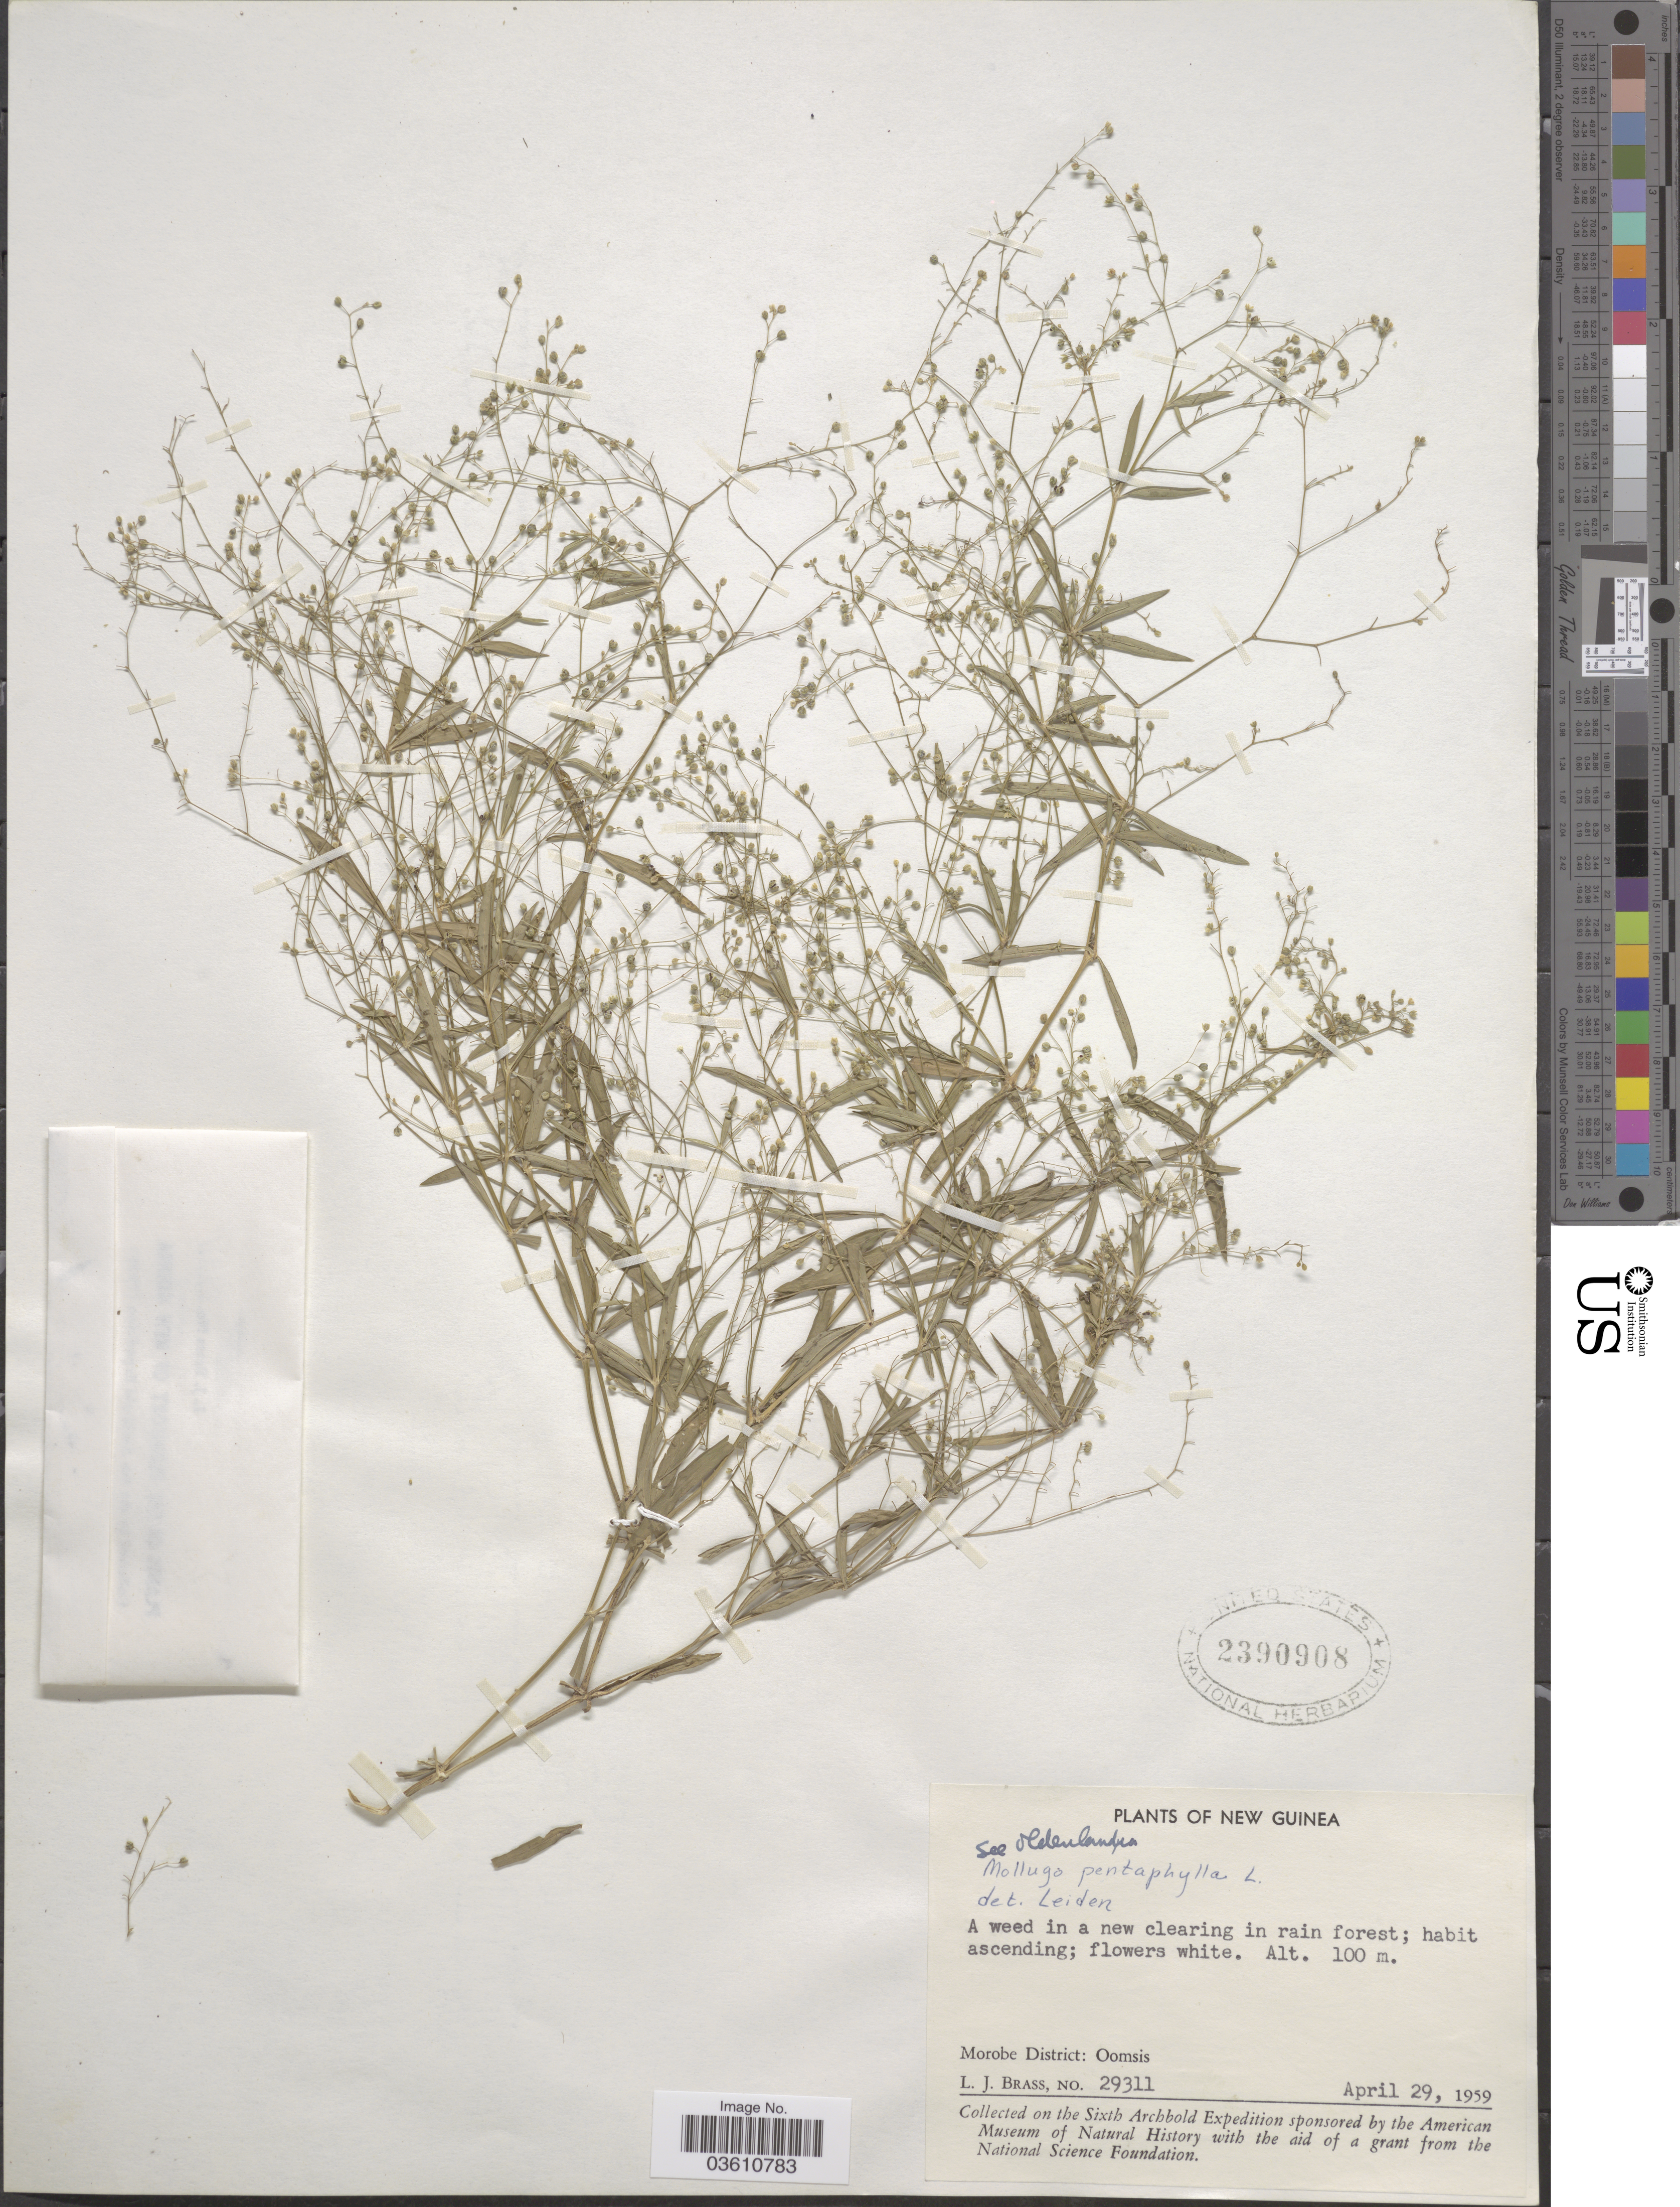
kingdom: Plantae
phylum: Tracheophyta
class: Magnoliopsida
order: Caryophyllales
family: Molluginaceae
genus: Trigastrotheca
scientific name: Trigastrotheca pentaphylla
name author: (L.) Thulin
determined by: Strong, Mark T., (BOT), Smithsonian Institution - National Museum of Natural History (UNITED STATES)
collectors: L. J. Brass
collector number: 29311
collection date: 1959-04-29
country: Papua New Guinea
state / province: Morobe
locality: New Guinea. Morobe District: Oomsis.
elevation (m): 100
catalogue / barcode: US 2390908